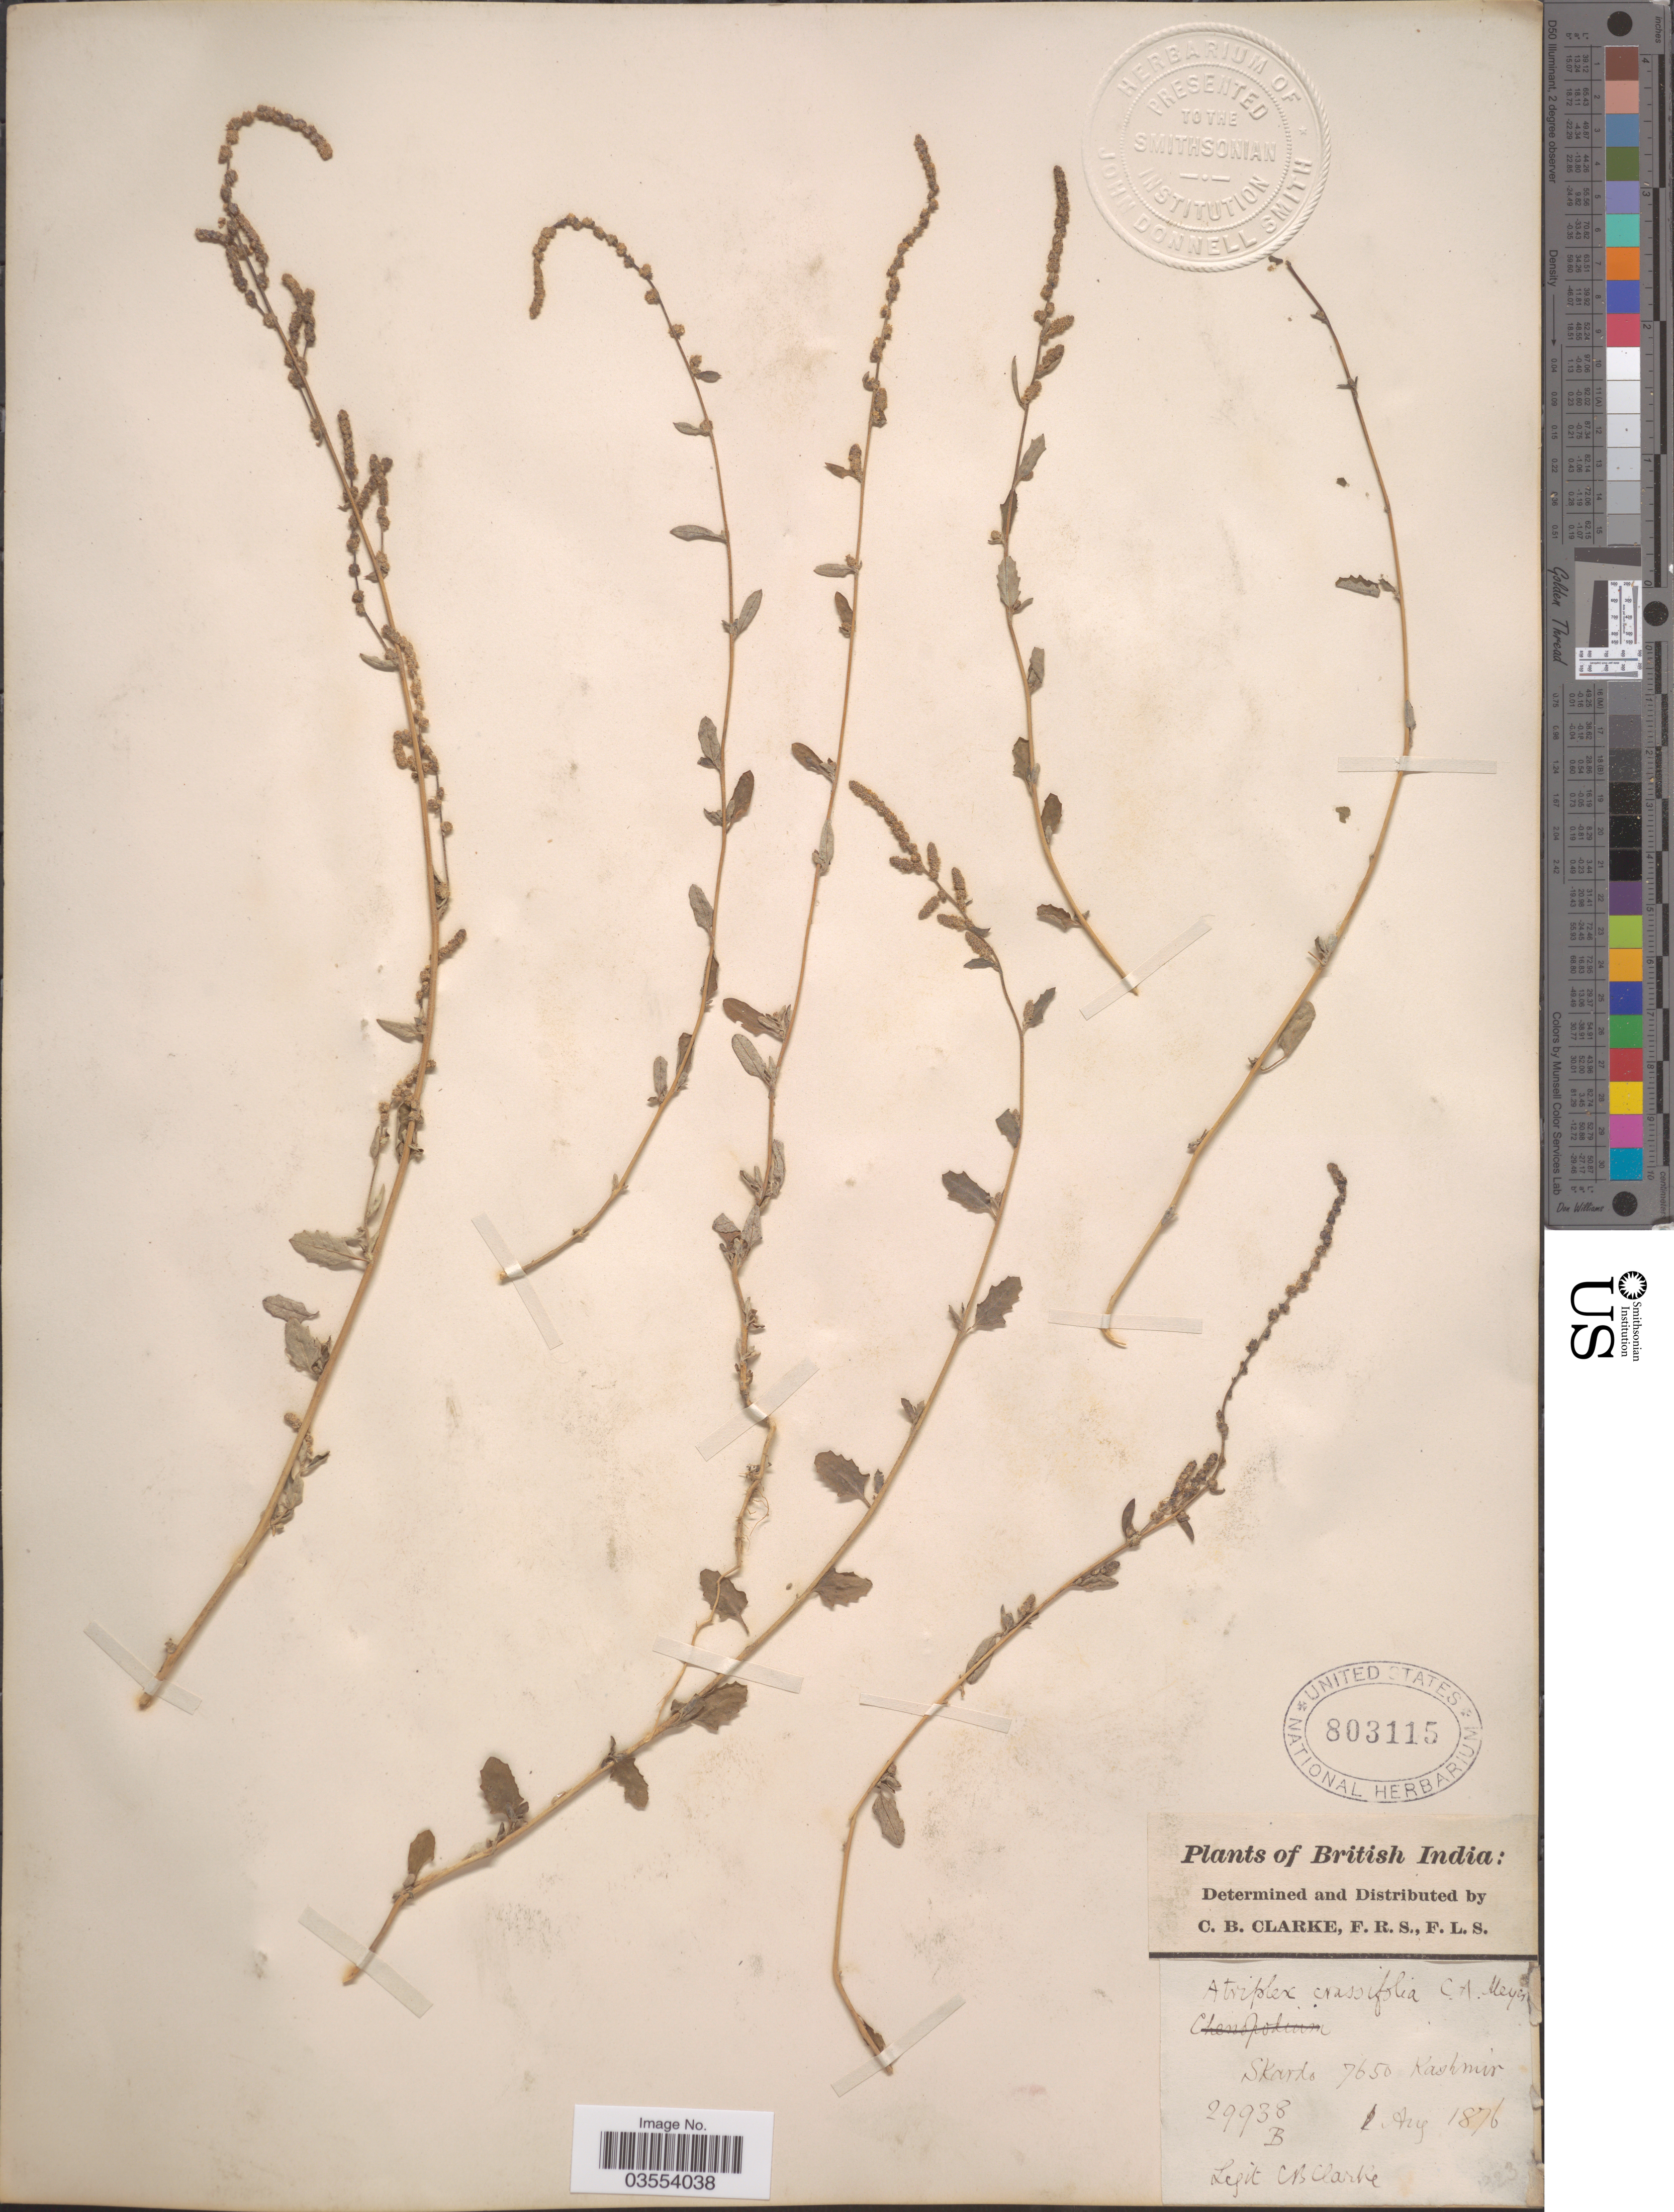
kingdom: Plantae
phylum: Tracheophyta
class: Magnoliopsida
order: Caryophyllales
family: Amaranthaceae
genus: Atriplex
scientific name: Atriplex crassifolia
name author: Ledeb.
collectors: C. B. Clarke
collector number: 29938B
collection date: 1876-08-01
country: Pakistan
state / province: Gilgit-Baltistan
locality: British India: Skardo Kashmir.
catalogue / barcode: US 803115